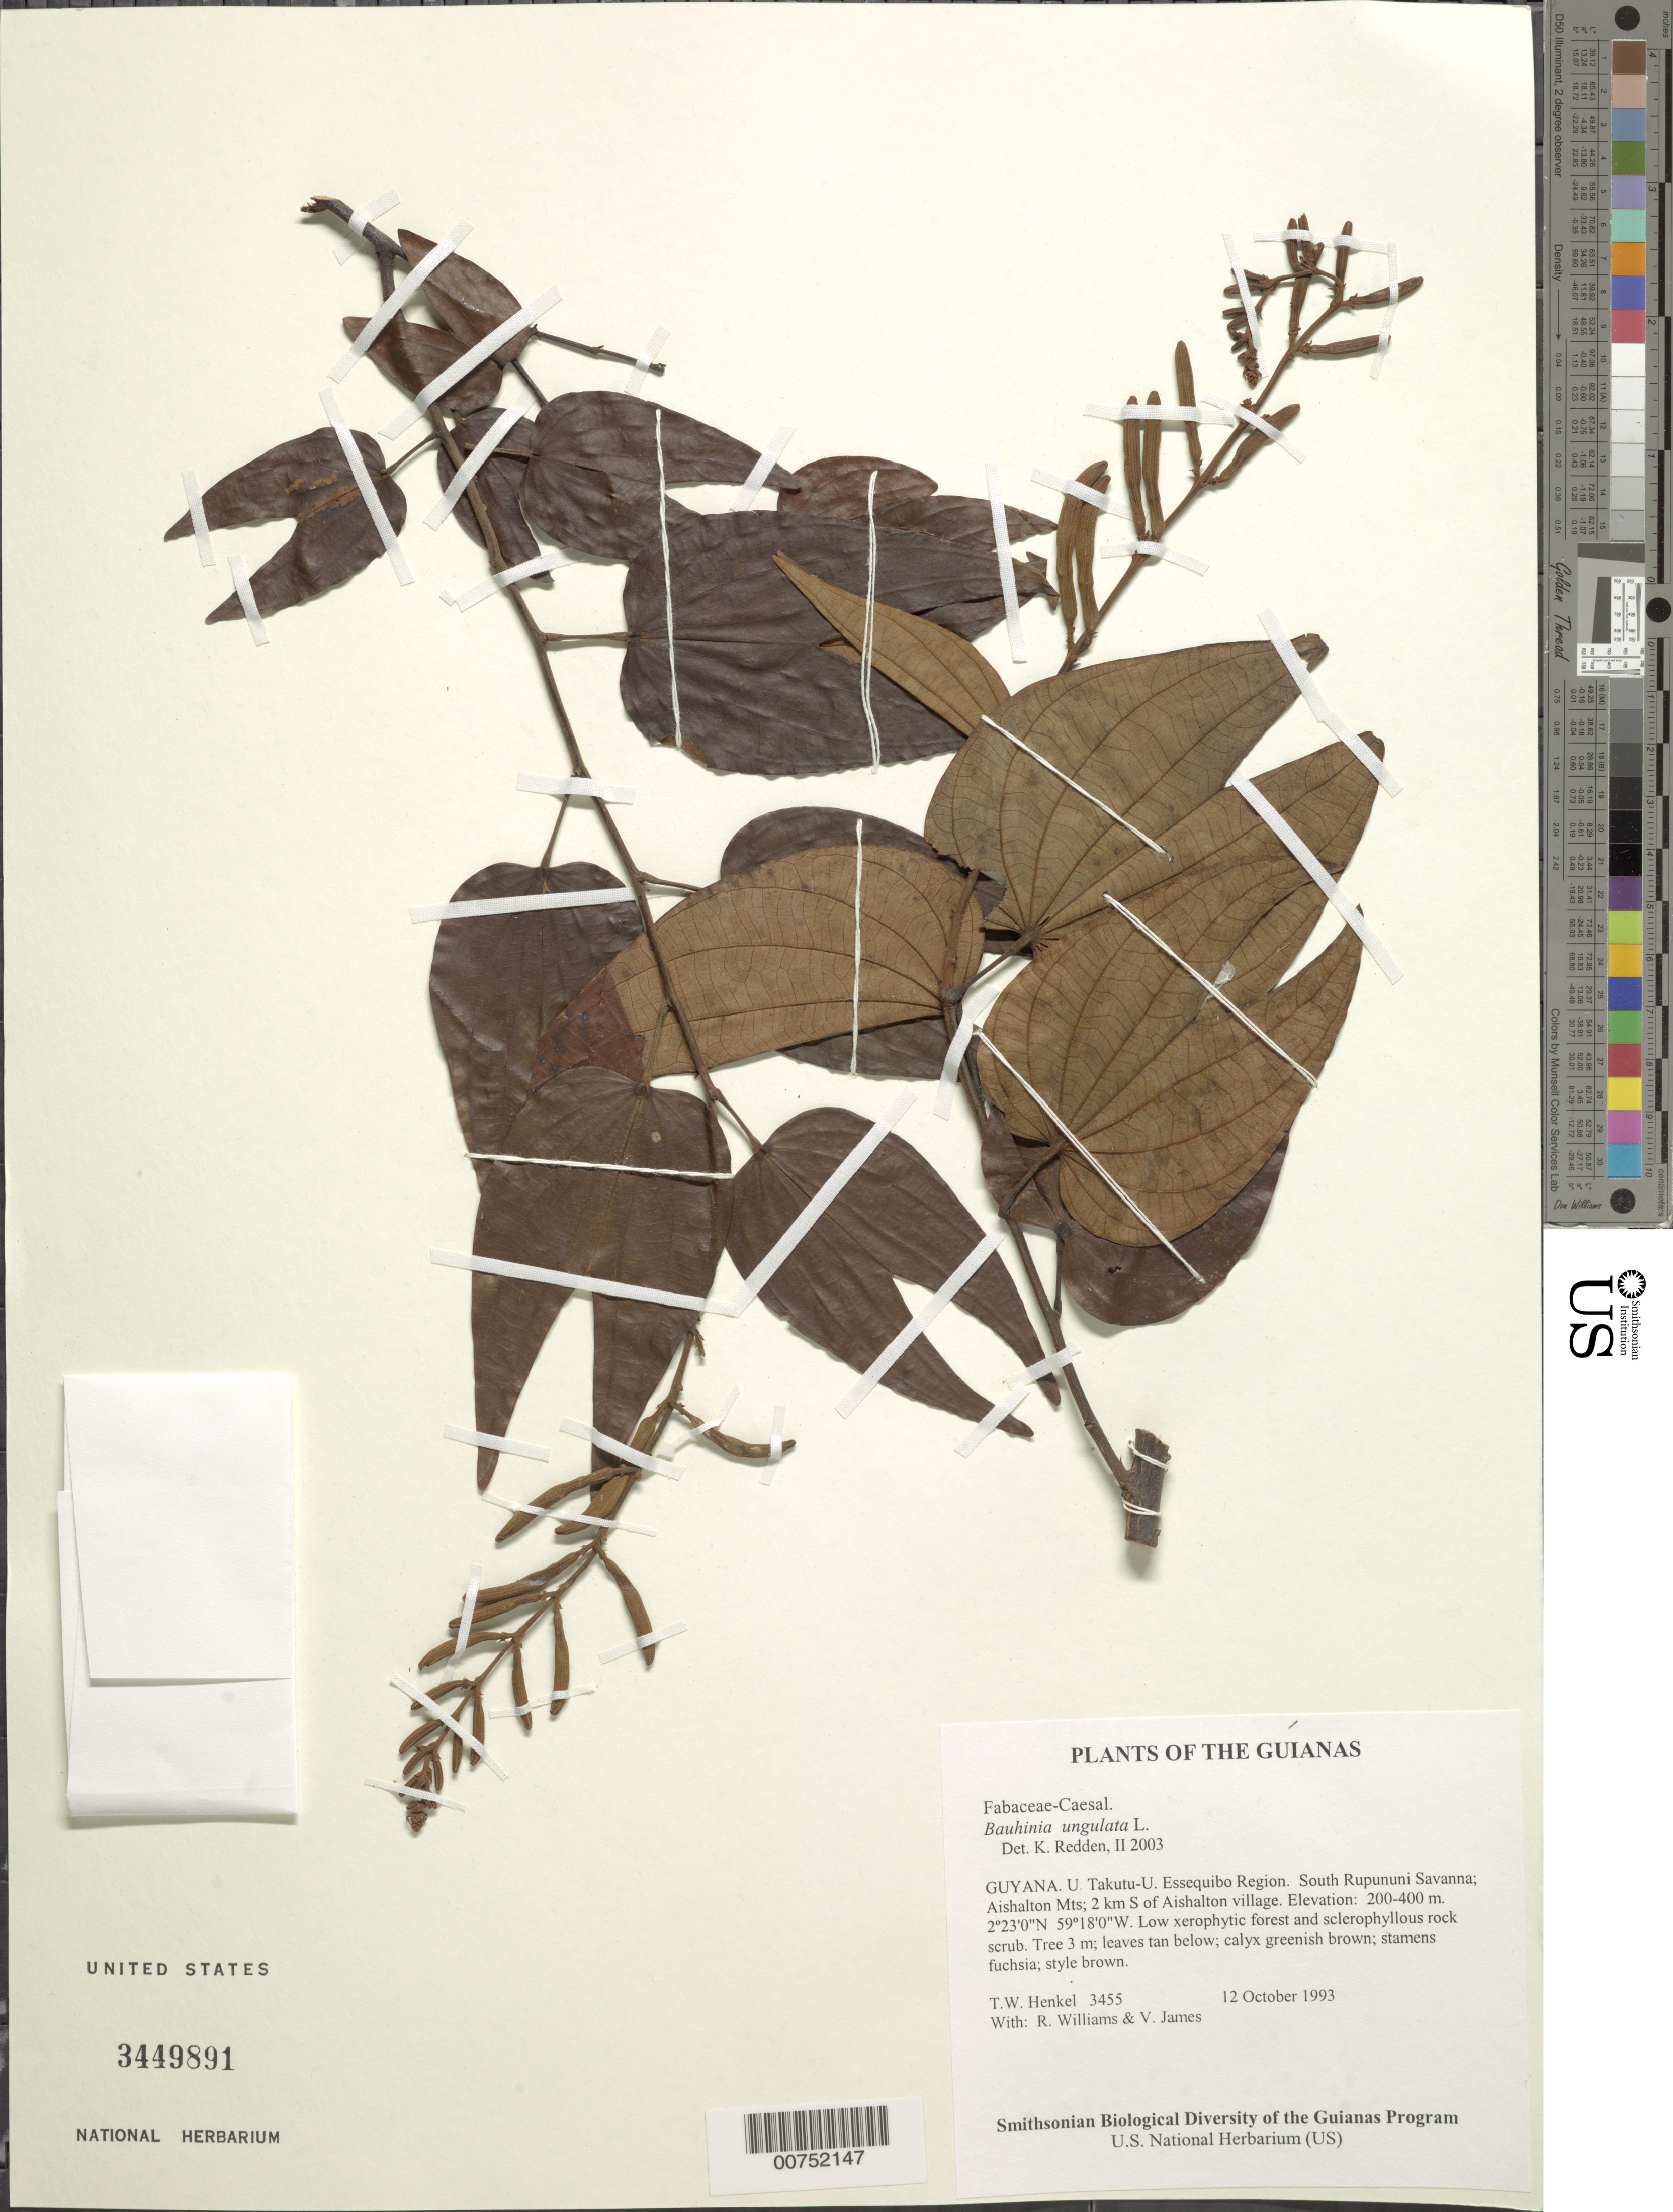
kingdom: Plantae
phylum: Tracheophyta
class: Magnoliopsida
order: Fabales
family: Fabaceae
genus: Bauhinia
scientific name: Bauhinia ungulata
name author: L.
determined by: Redden, K. M.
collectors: T. Henkel, R. Williams & V. James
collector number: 3455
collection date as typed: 12 October 1993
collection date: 1993-10-12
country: Guyana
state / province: U. Takutu-U. Essequibo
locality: South Rupununi Savanna; Aishalton Mts; 2 km S of Aishalton village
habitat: Low xerophytic forest and sclerophyllous rock scrub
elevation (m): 200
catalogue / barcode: US 3449891